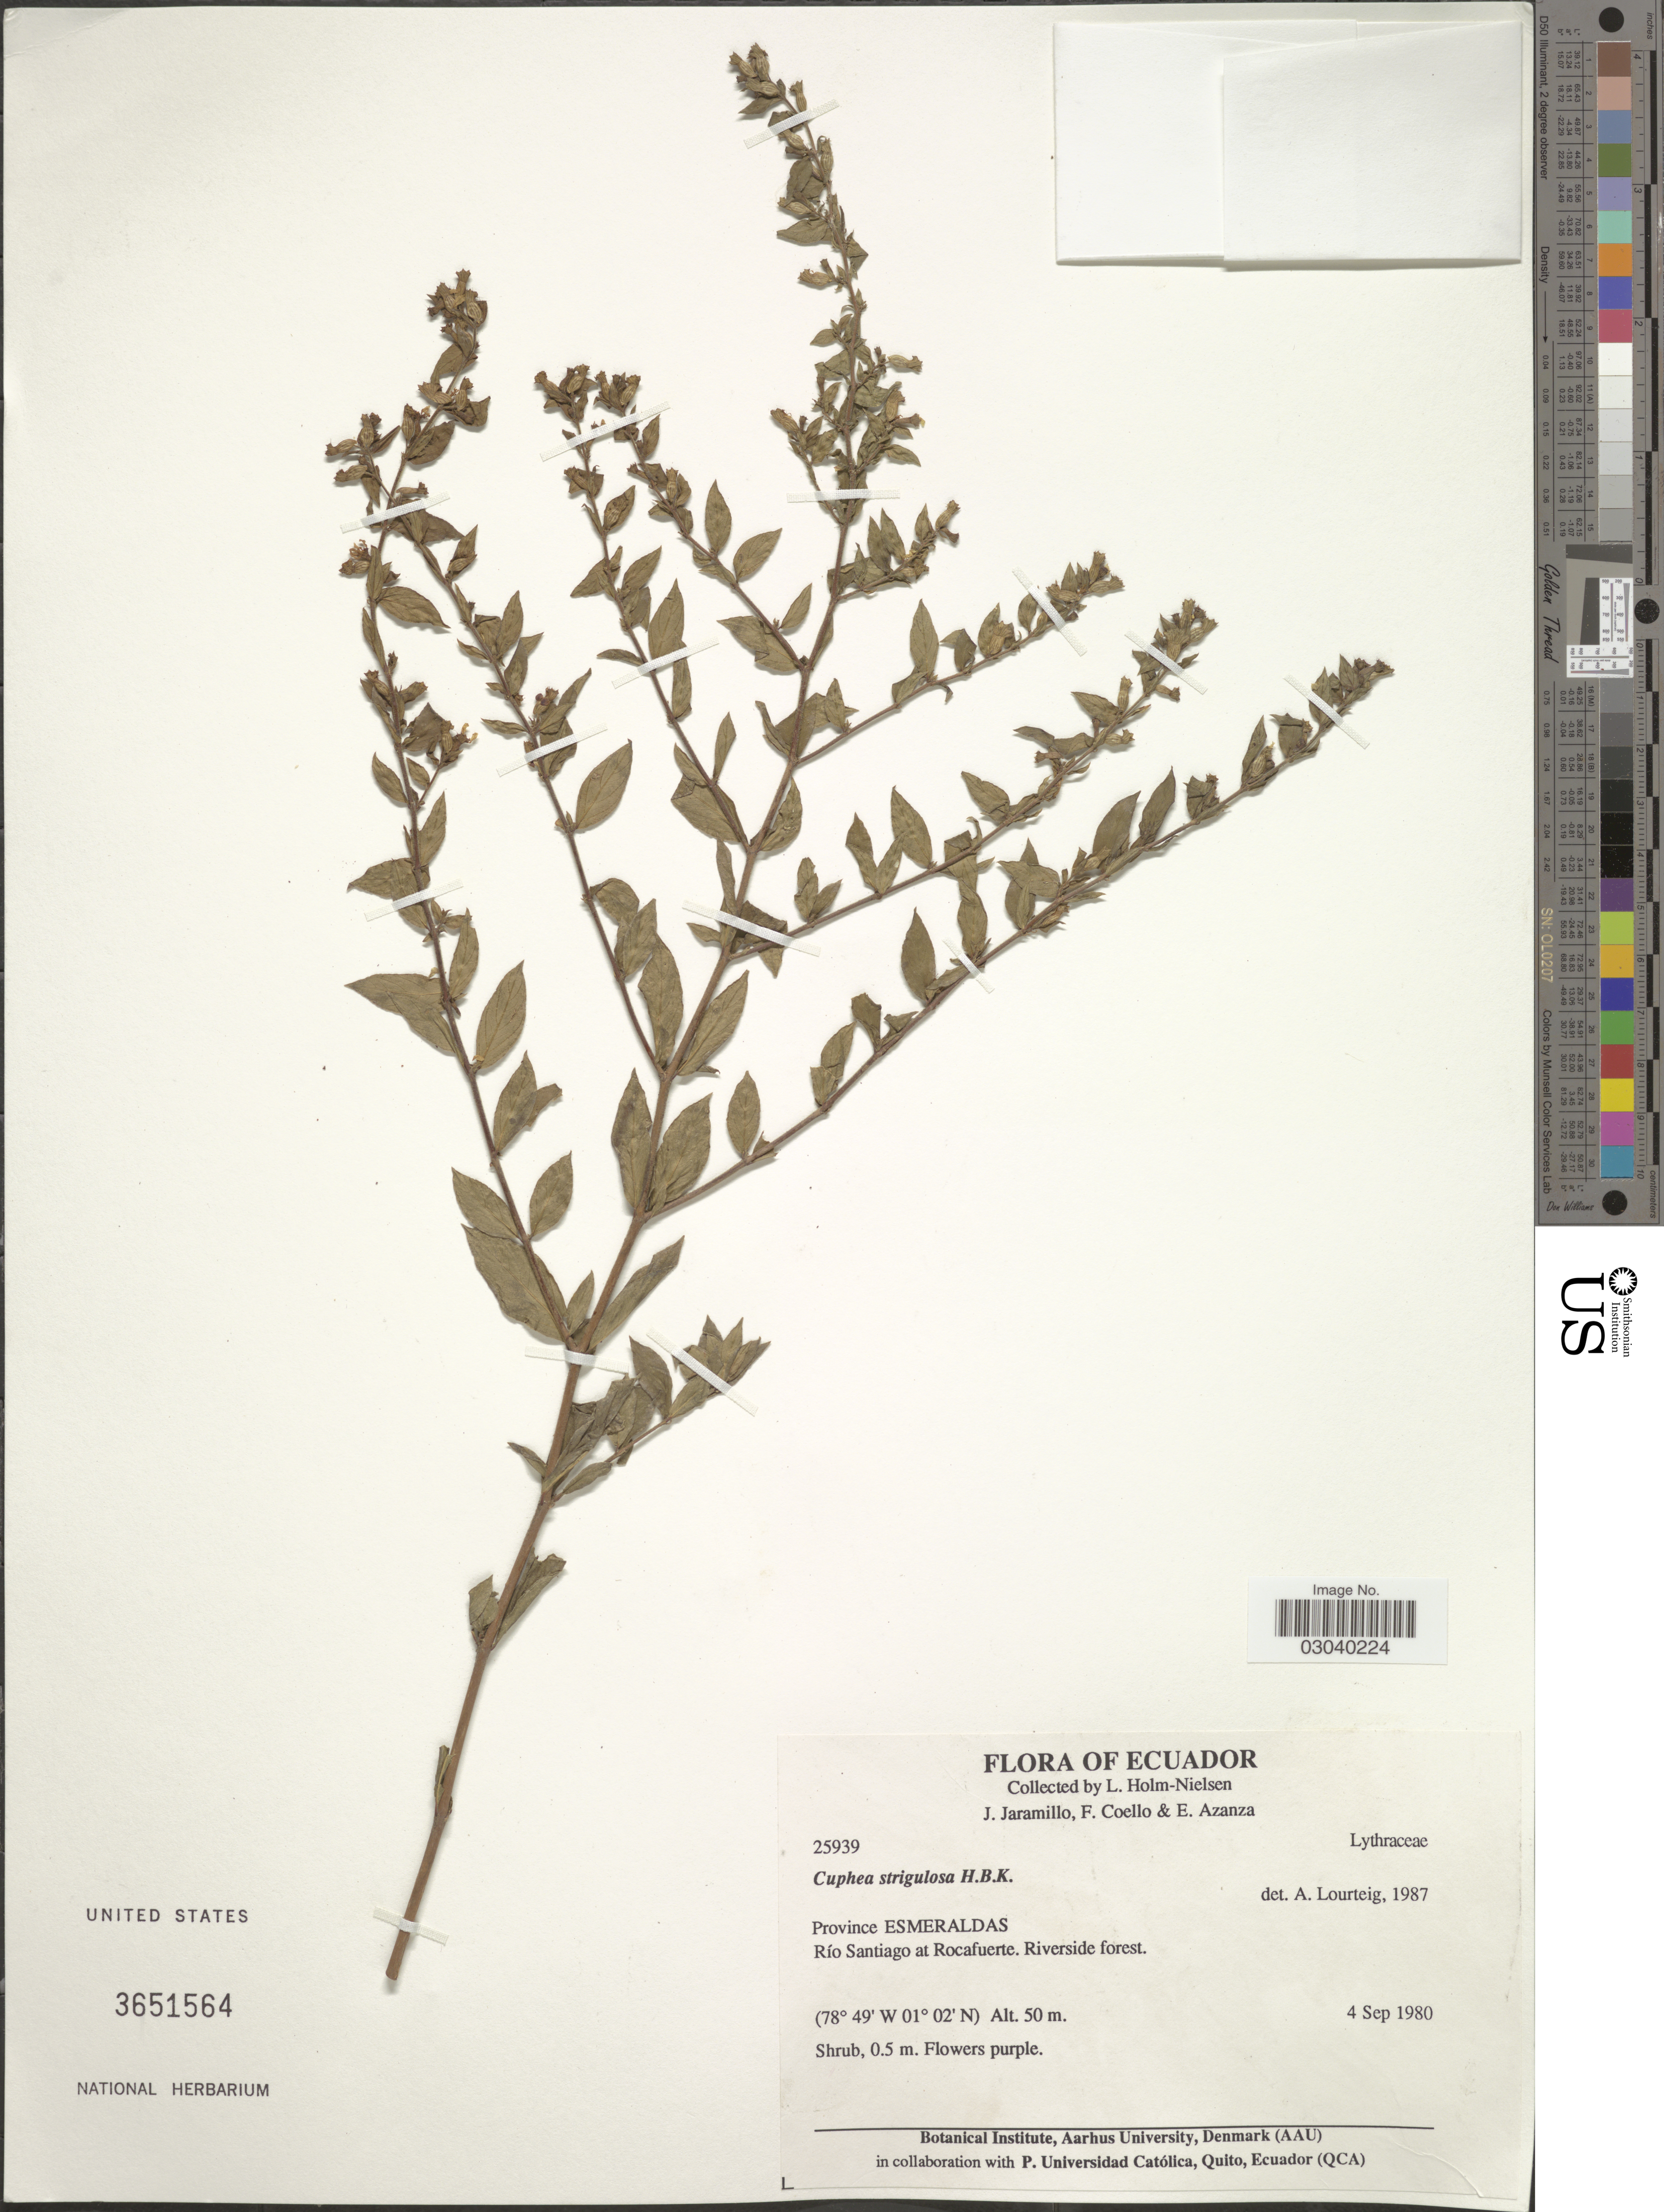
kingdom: Plantae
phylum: Tracheophyta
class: Magnoliopsida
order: Myrtales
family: Lythraceae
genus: Cuphea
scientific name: Cuphea strigulosa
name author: Kunth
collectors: L. Holm-Nielsen, J. Jaramillo, F. Coello & E. Azanza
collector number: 25939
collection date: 1980-09-04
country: Ecuador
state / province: Esmeraldas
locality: Río Santiago at Rocafuerte.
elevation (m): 50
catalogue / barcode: US 3651564